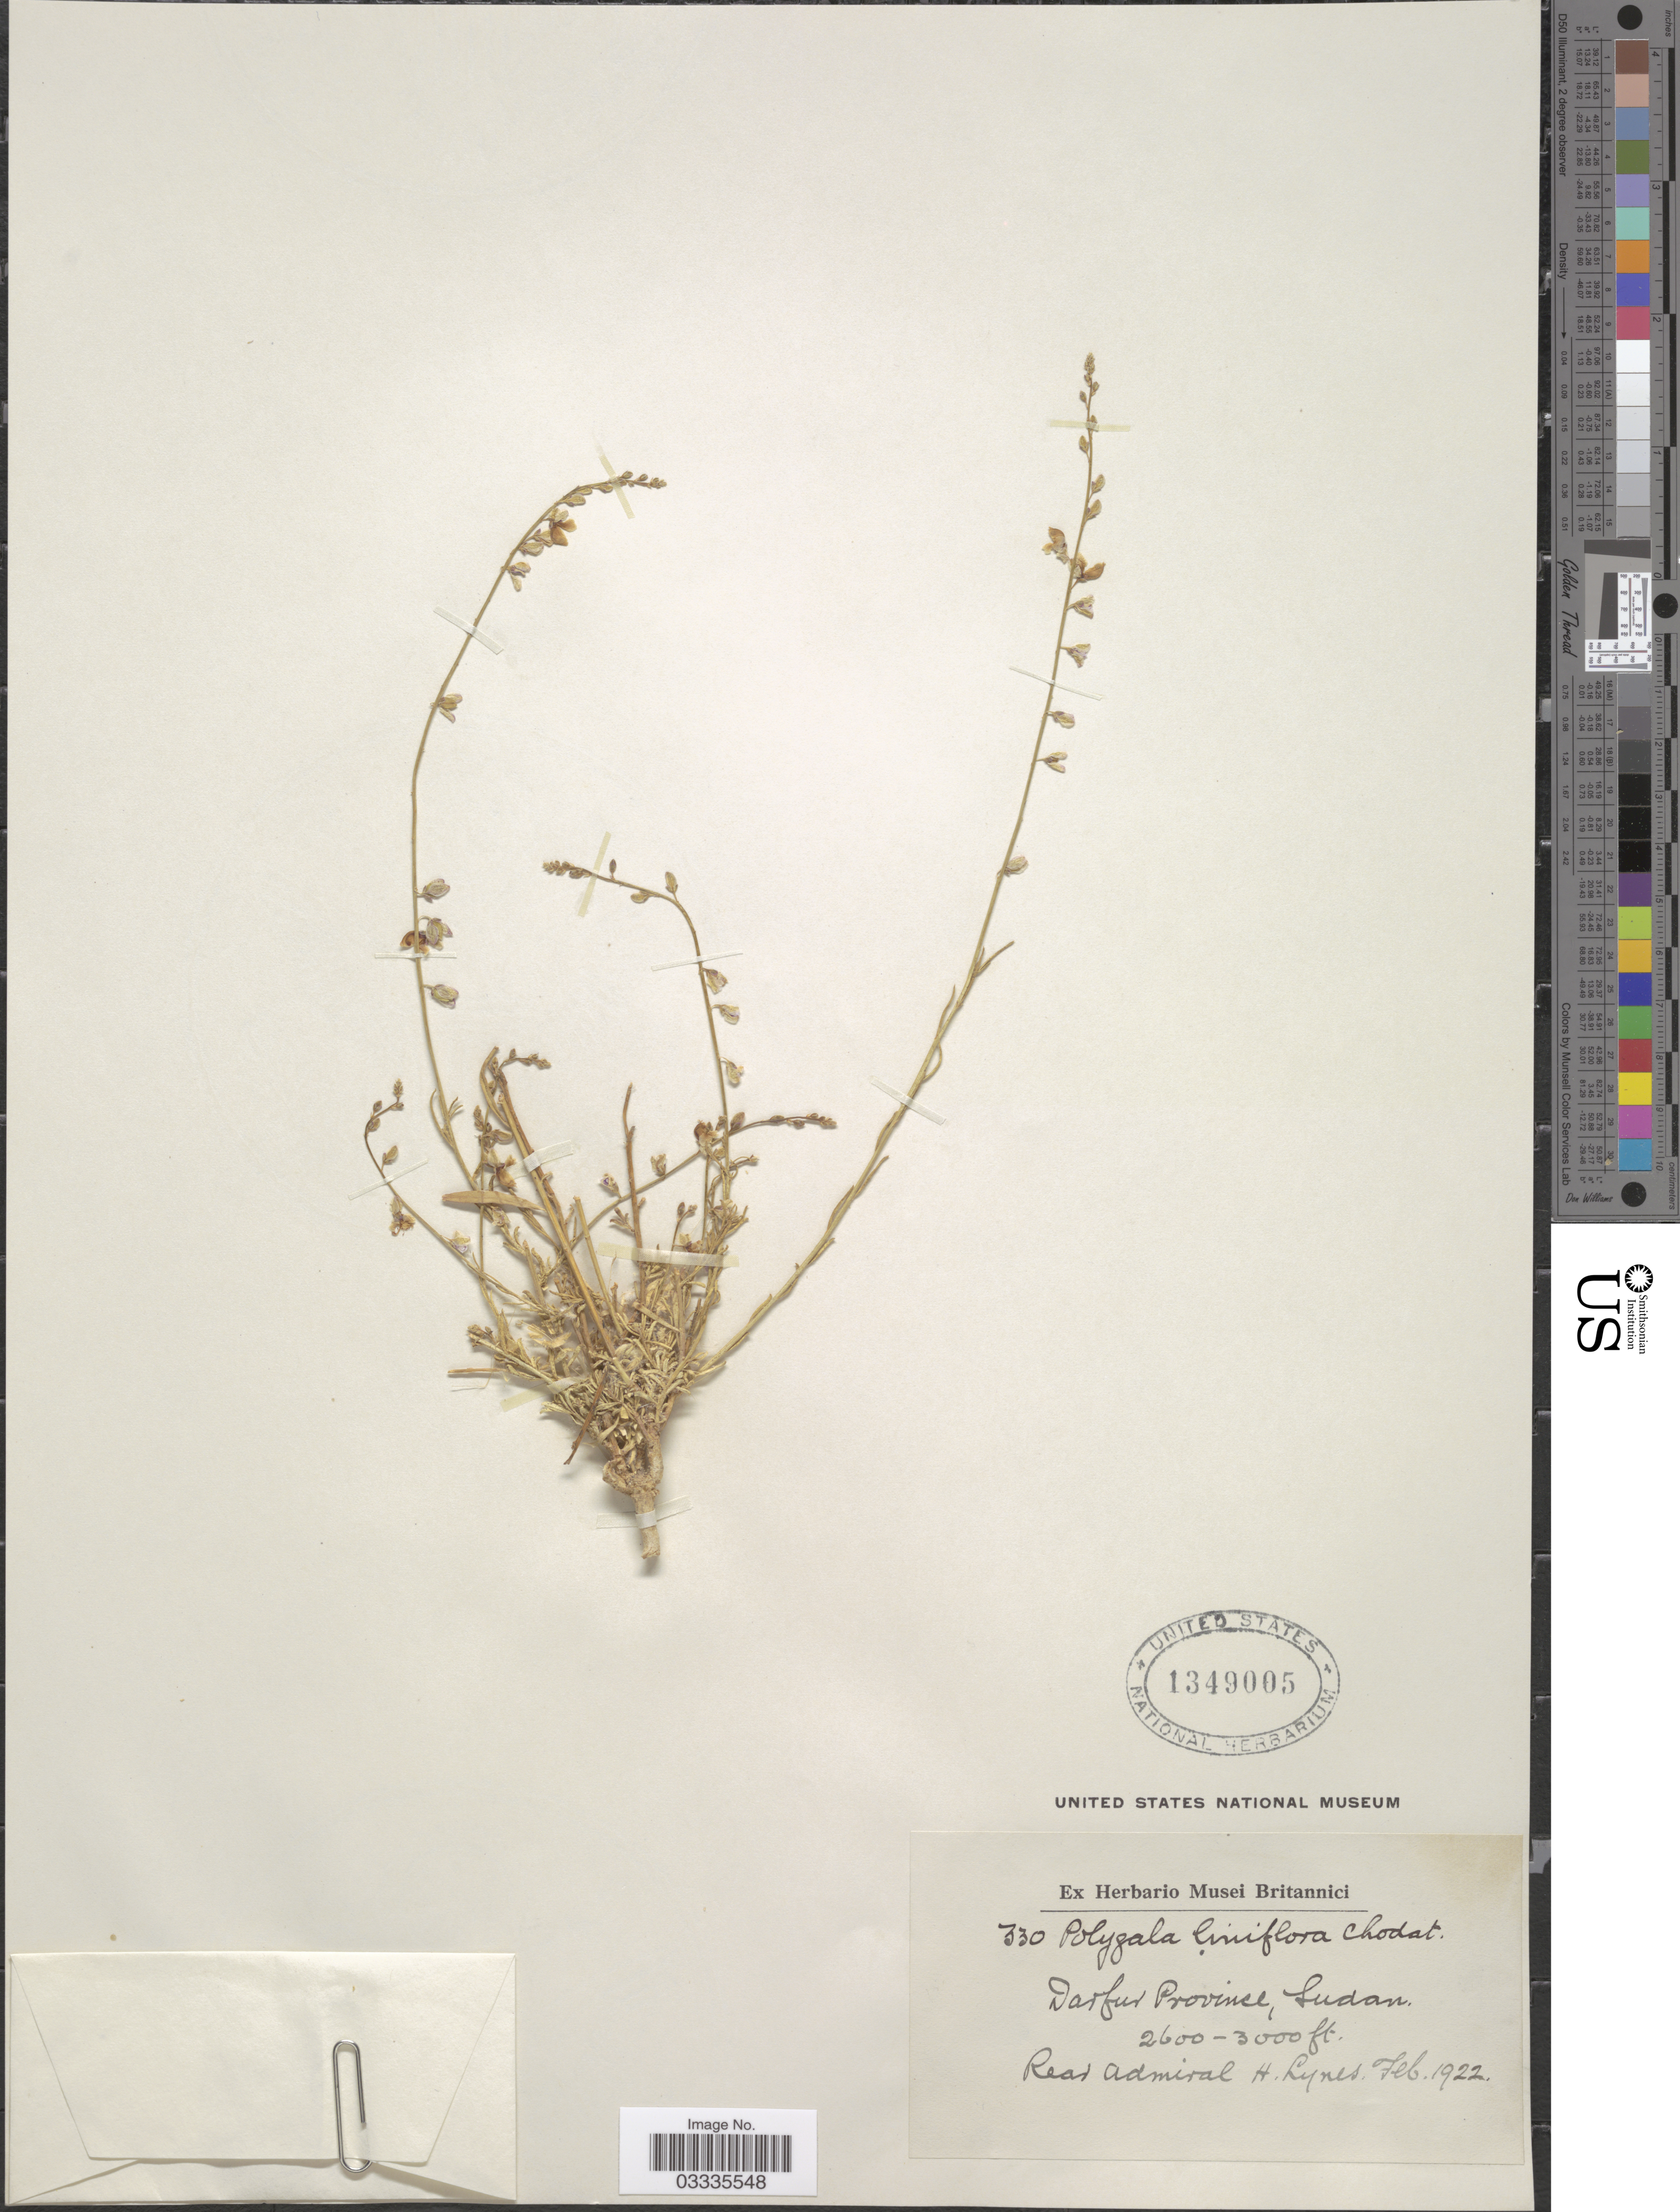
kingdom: Plantae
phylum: Tracheophyta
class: Magnoliopsida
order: Fabales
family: Polygalaceae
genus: Polygala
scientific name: Polygala linifolia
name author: Scheele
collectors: H. Lynes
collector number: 330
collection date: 1922-02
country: Sudan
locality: Darfur Province.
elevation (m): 792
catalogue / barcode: US 1349005